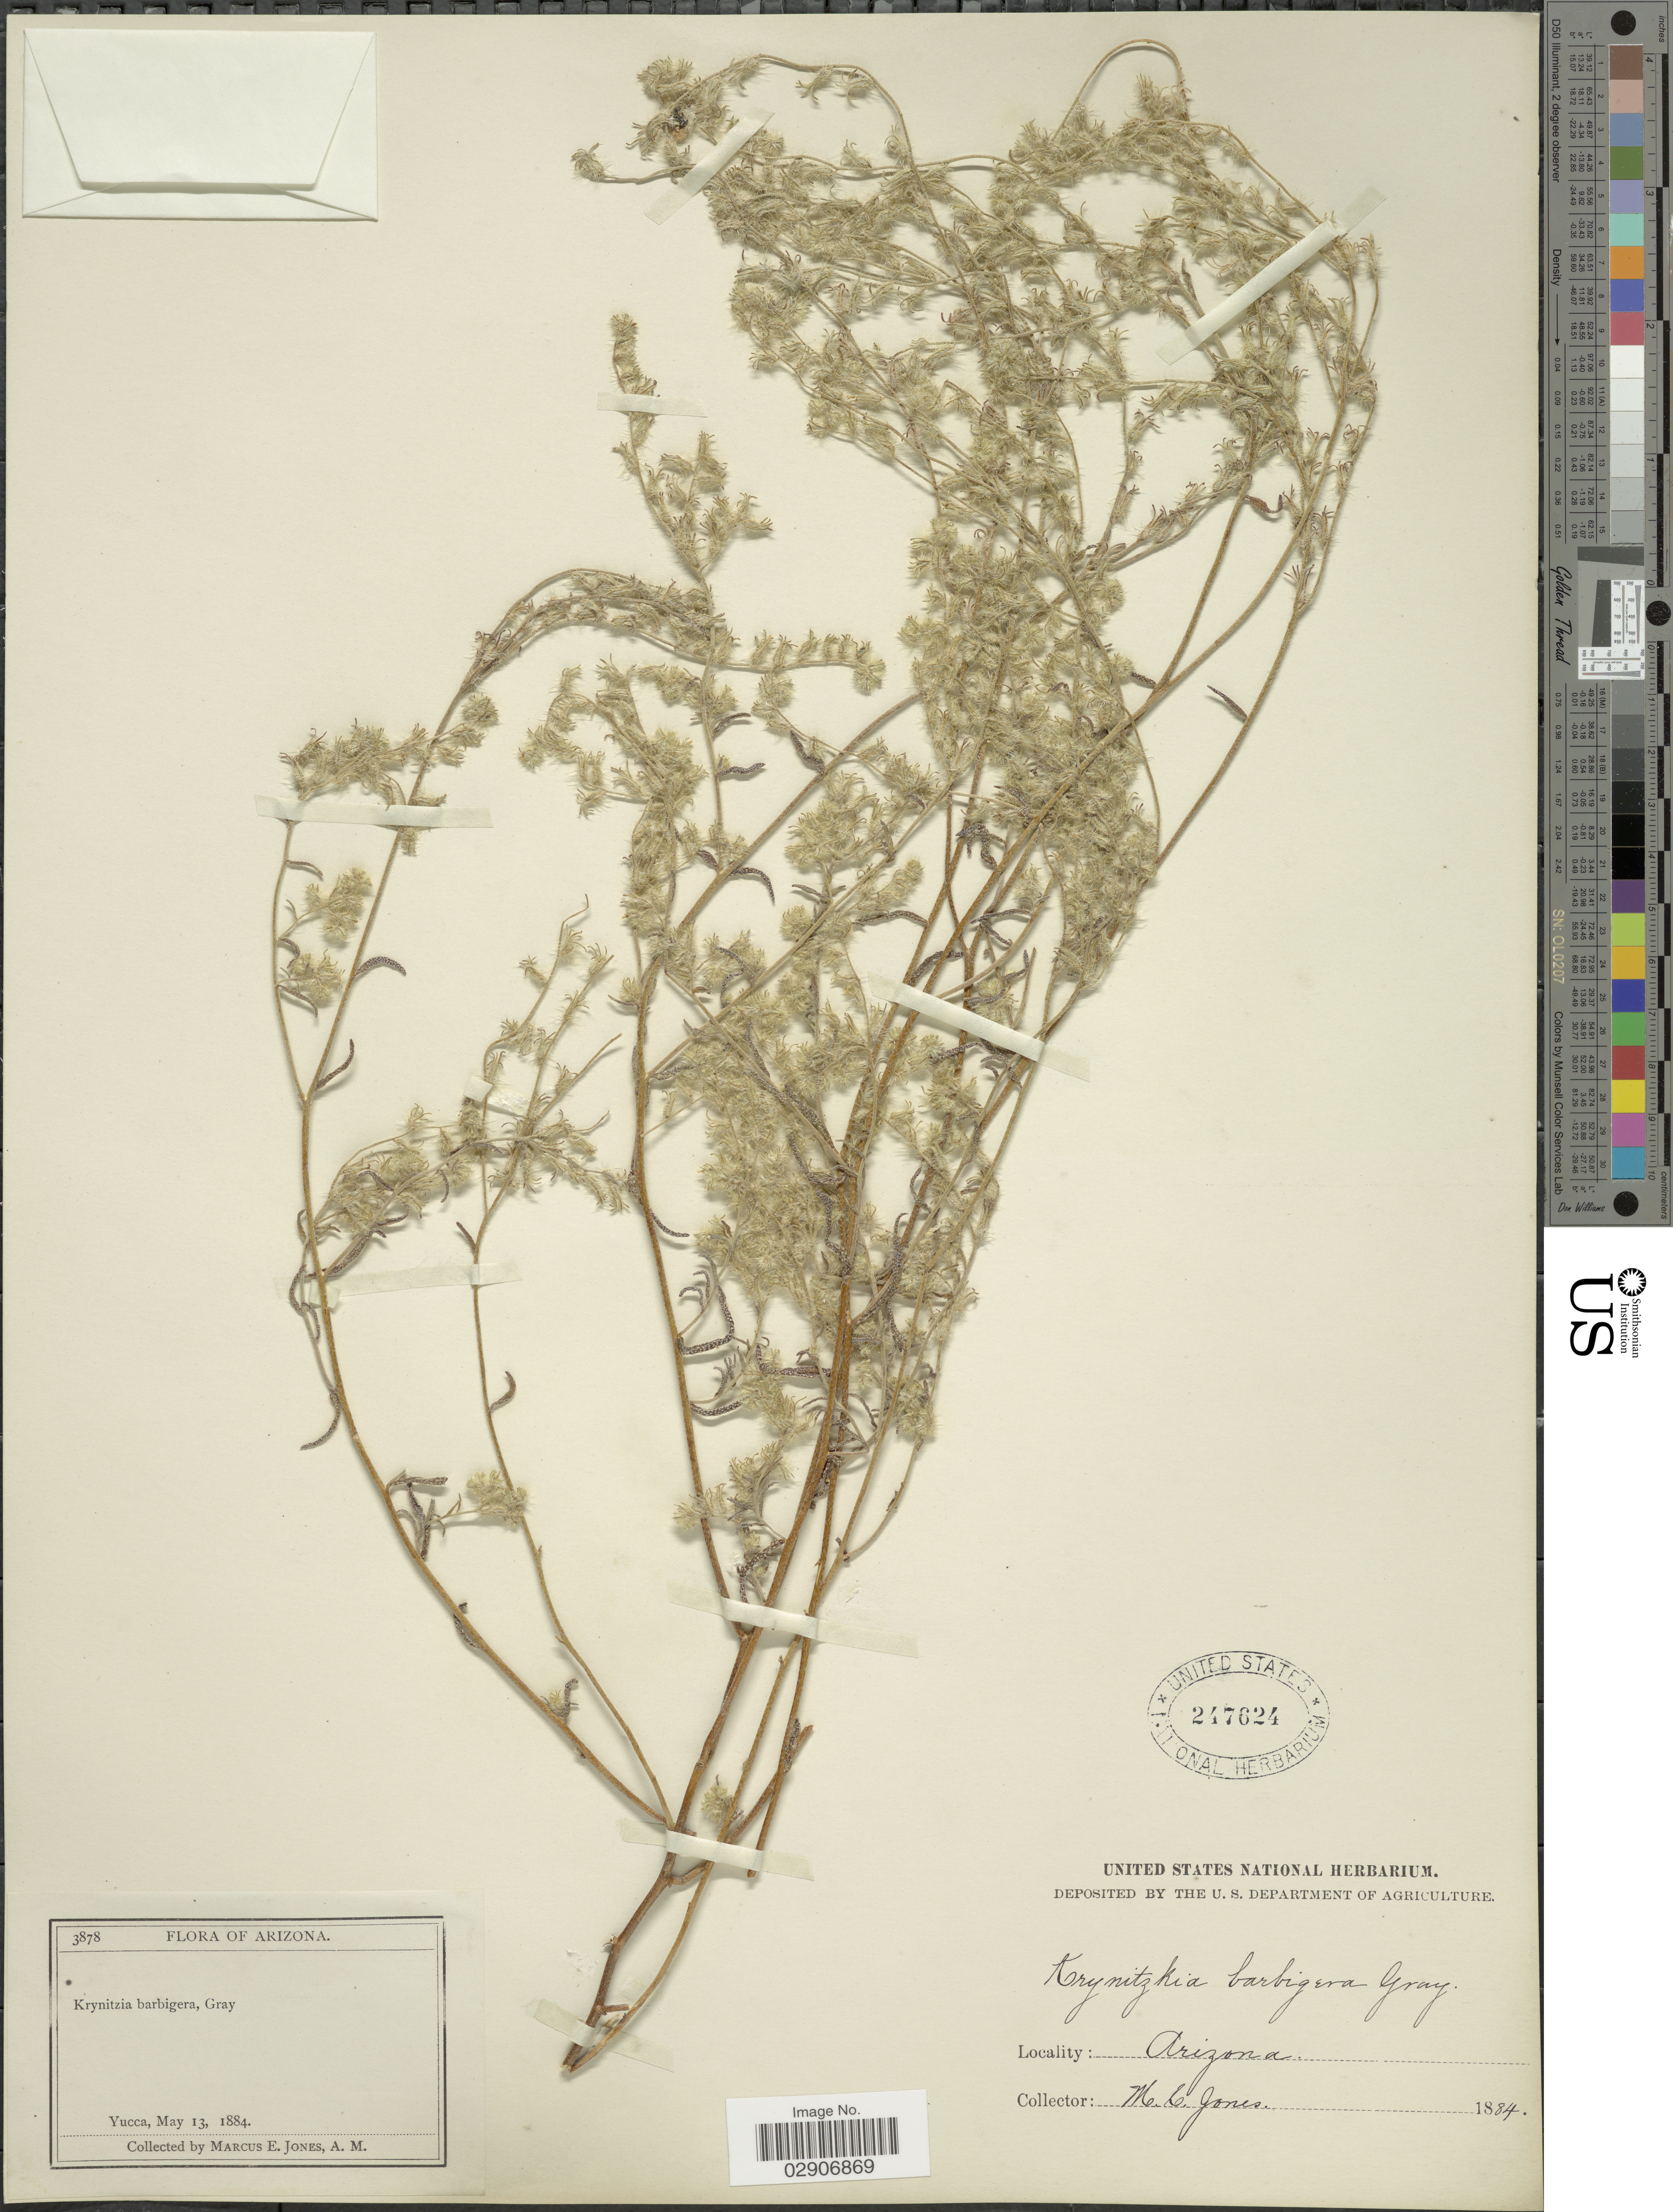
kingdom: Plantae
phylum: Tracheophyta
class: Magnoliopsida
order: Boraginales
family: Boraginaceae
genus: Cryptantha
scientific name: Cryptantha barbigera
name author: (A. Gray) Greene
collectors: M. E. Jones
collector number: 3878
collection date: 1884-05-13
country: United States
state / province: Arizona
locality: Yucca.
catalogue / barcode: US 247624